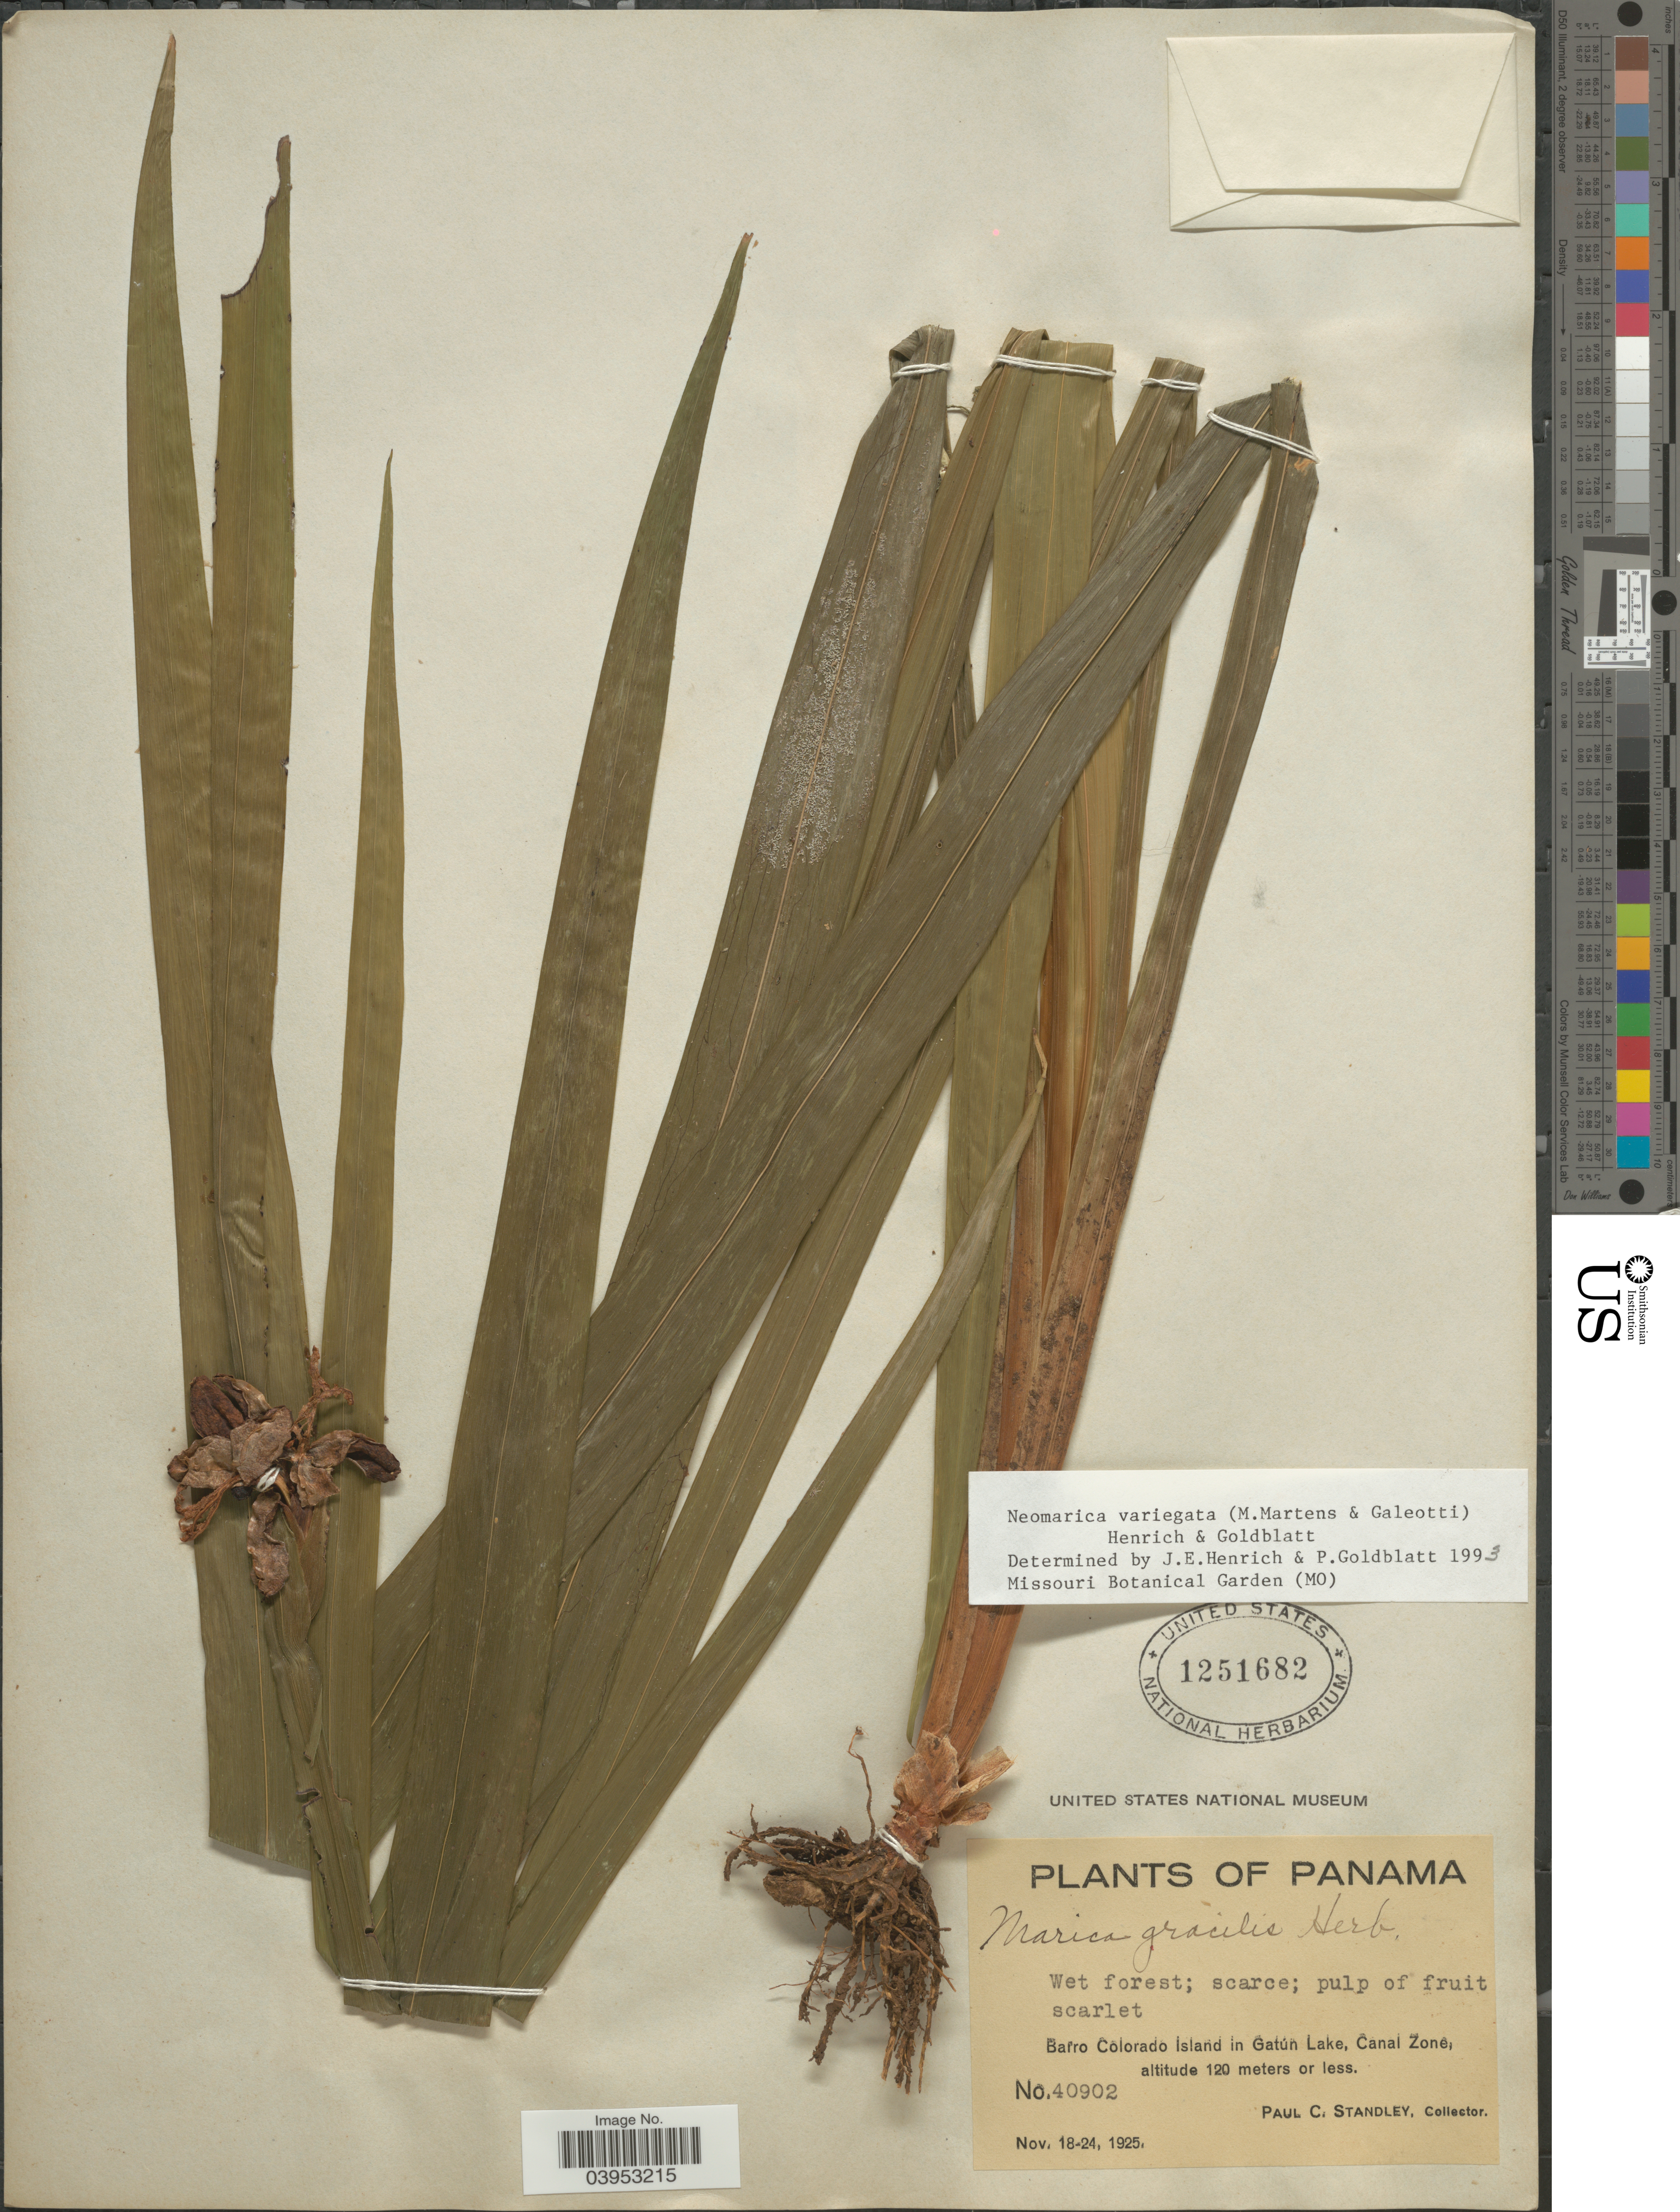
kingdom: Plantae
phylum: Tracheophyta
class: Liliopsida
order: Asparagales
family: Iridaceae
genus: Neomarica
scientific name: Neomarica variegata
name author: (M. Martens & Galeotti) Henrich & Goldblatt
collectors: P. C. Standley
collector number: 40902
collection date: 1925-11-18/1925-11-24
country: Panama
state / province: Colón / Panamá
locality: Barro Colorado Island in Gatún Lake, Canal Zone.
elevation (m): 120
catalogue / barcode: US 1251682